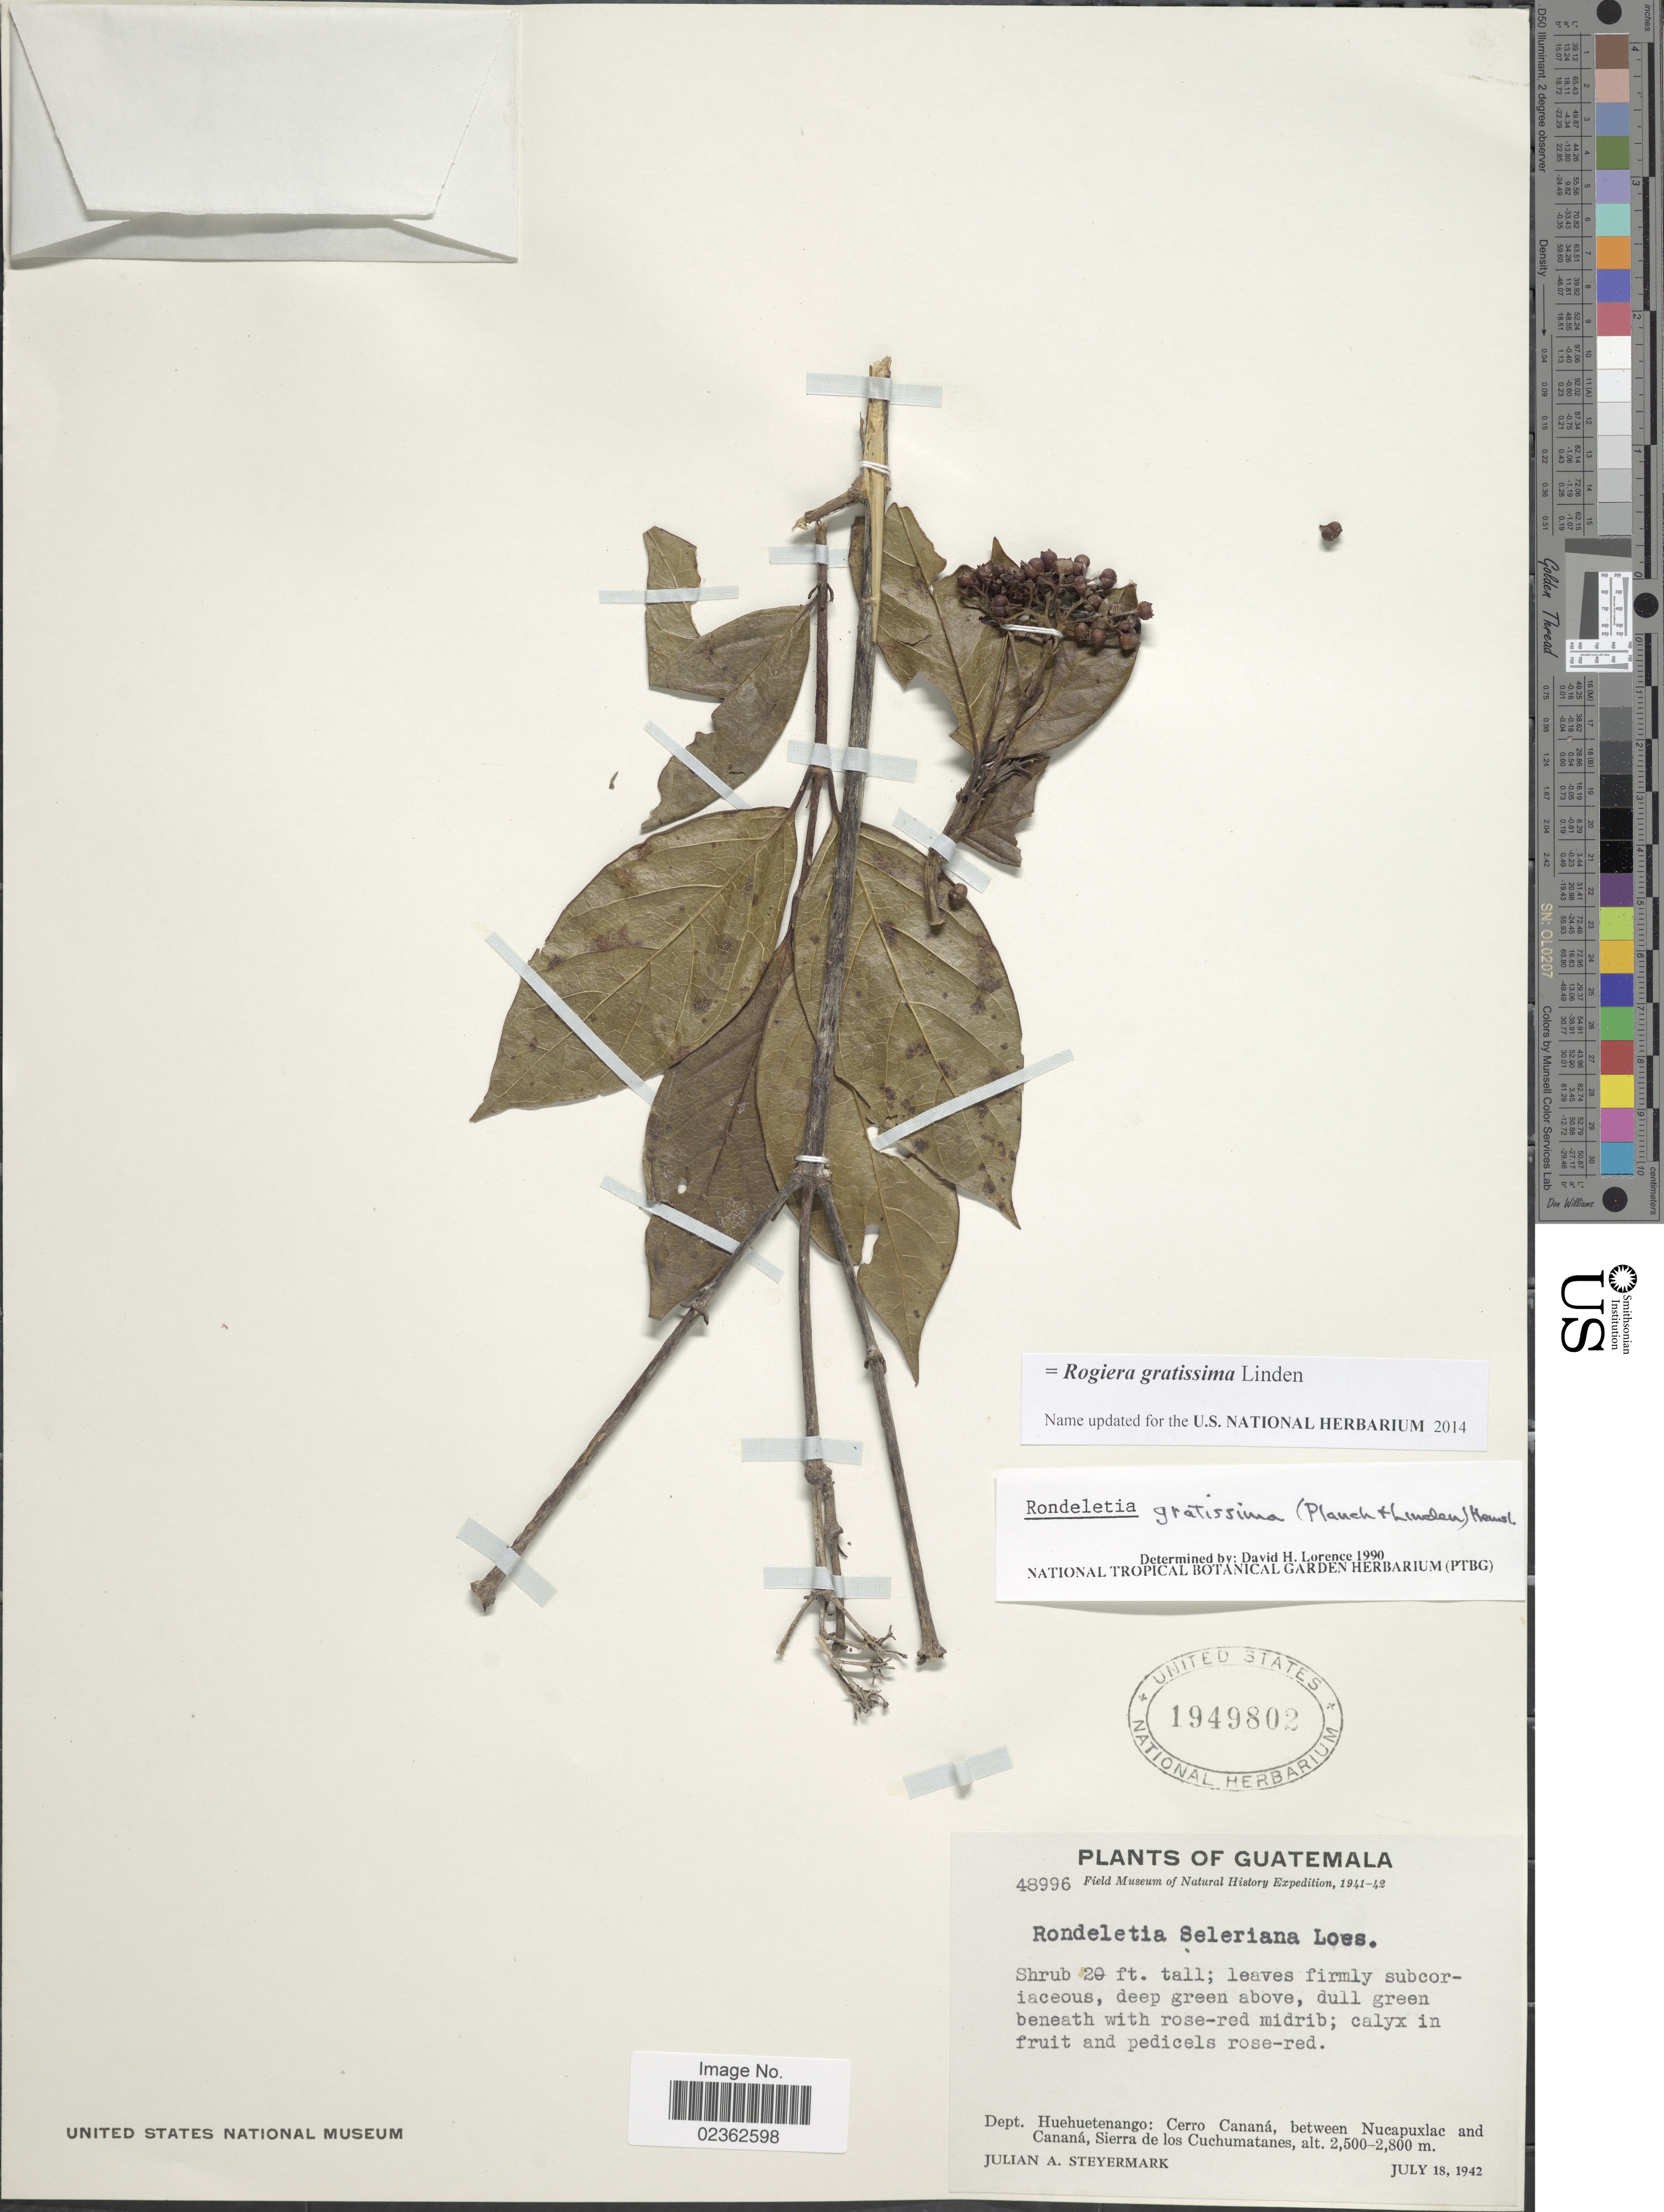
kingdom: Plantae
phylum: Tracheophyta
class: Magnoliopsida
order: Gentianales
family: Rubiaceae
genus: Rogiera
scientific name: Rogiera gratissima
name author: Linden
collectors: J. Steyermark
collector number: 48996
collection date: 1942-07-18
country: Guatemala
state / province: Huehuetenango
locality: Cerro Canana, between Nucapuxlac and Canana, Sierra de los Cuchumatanes.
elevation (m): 2500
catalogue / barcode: US 1949802